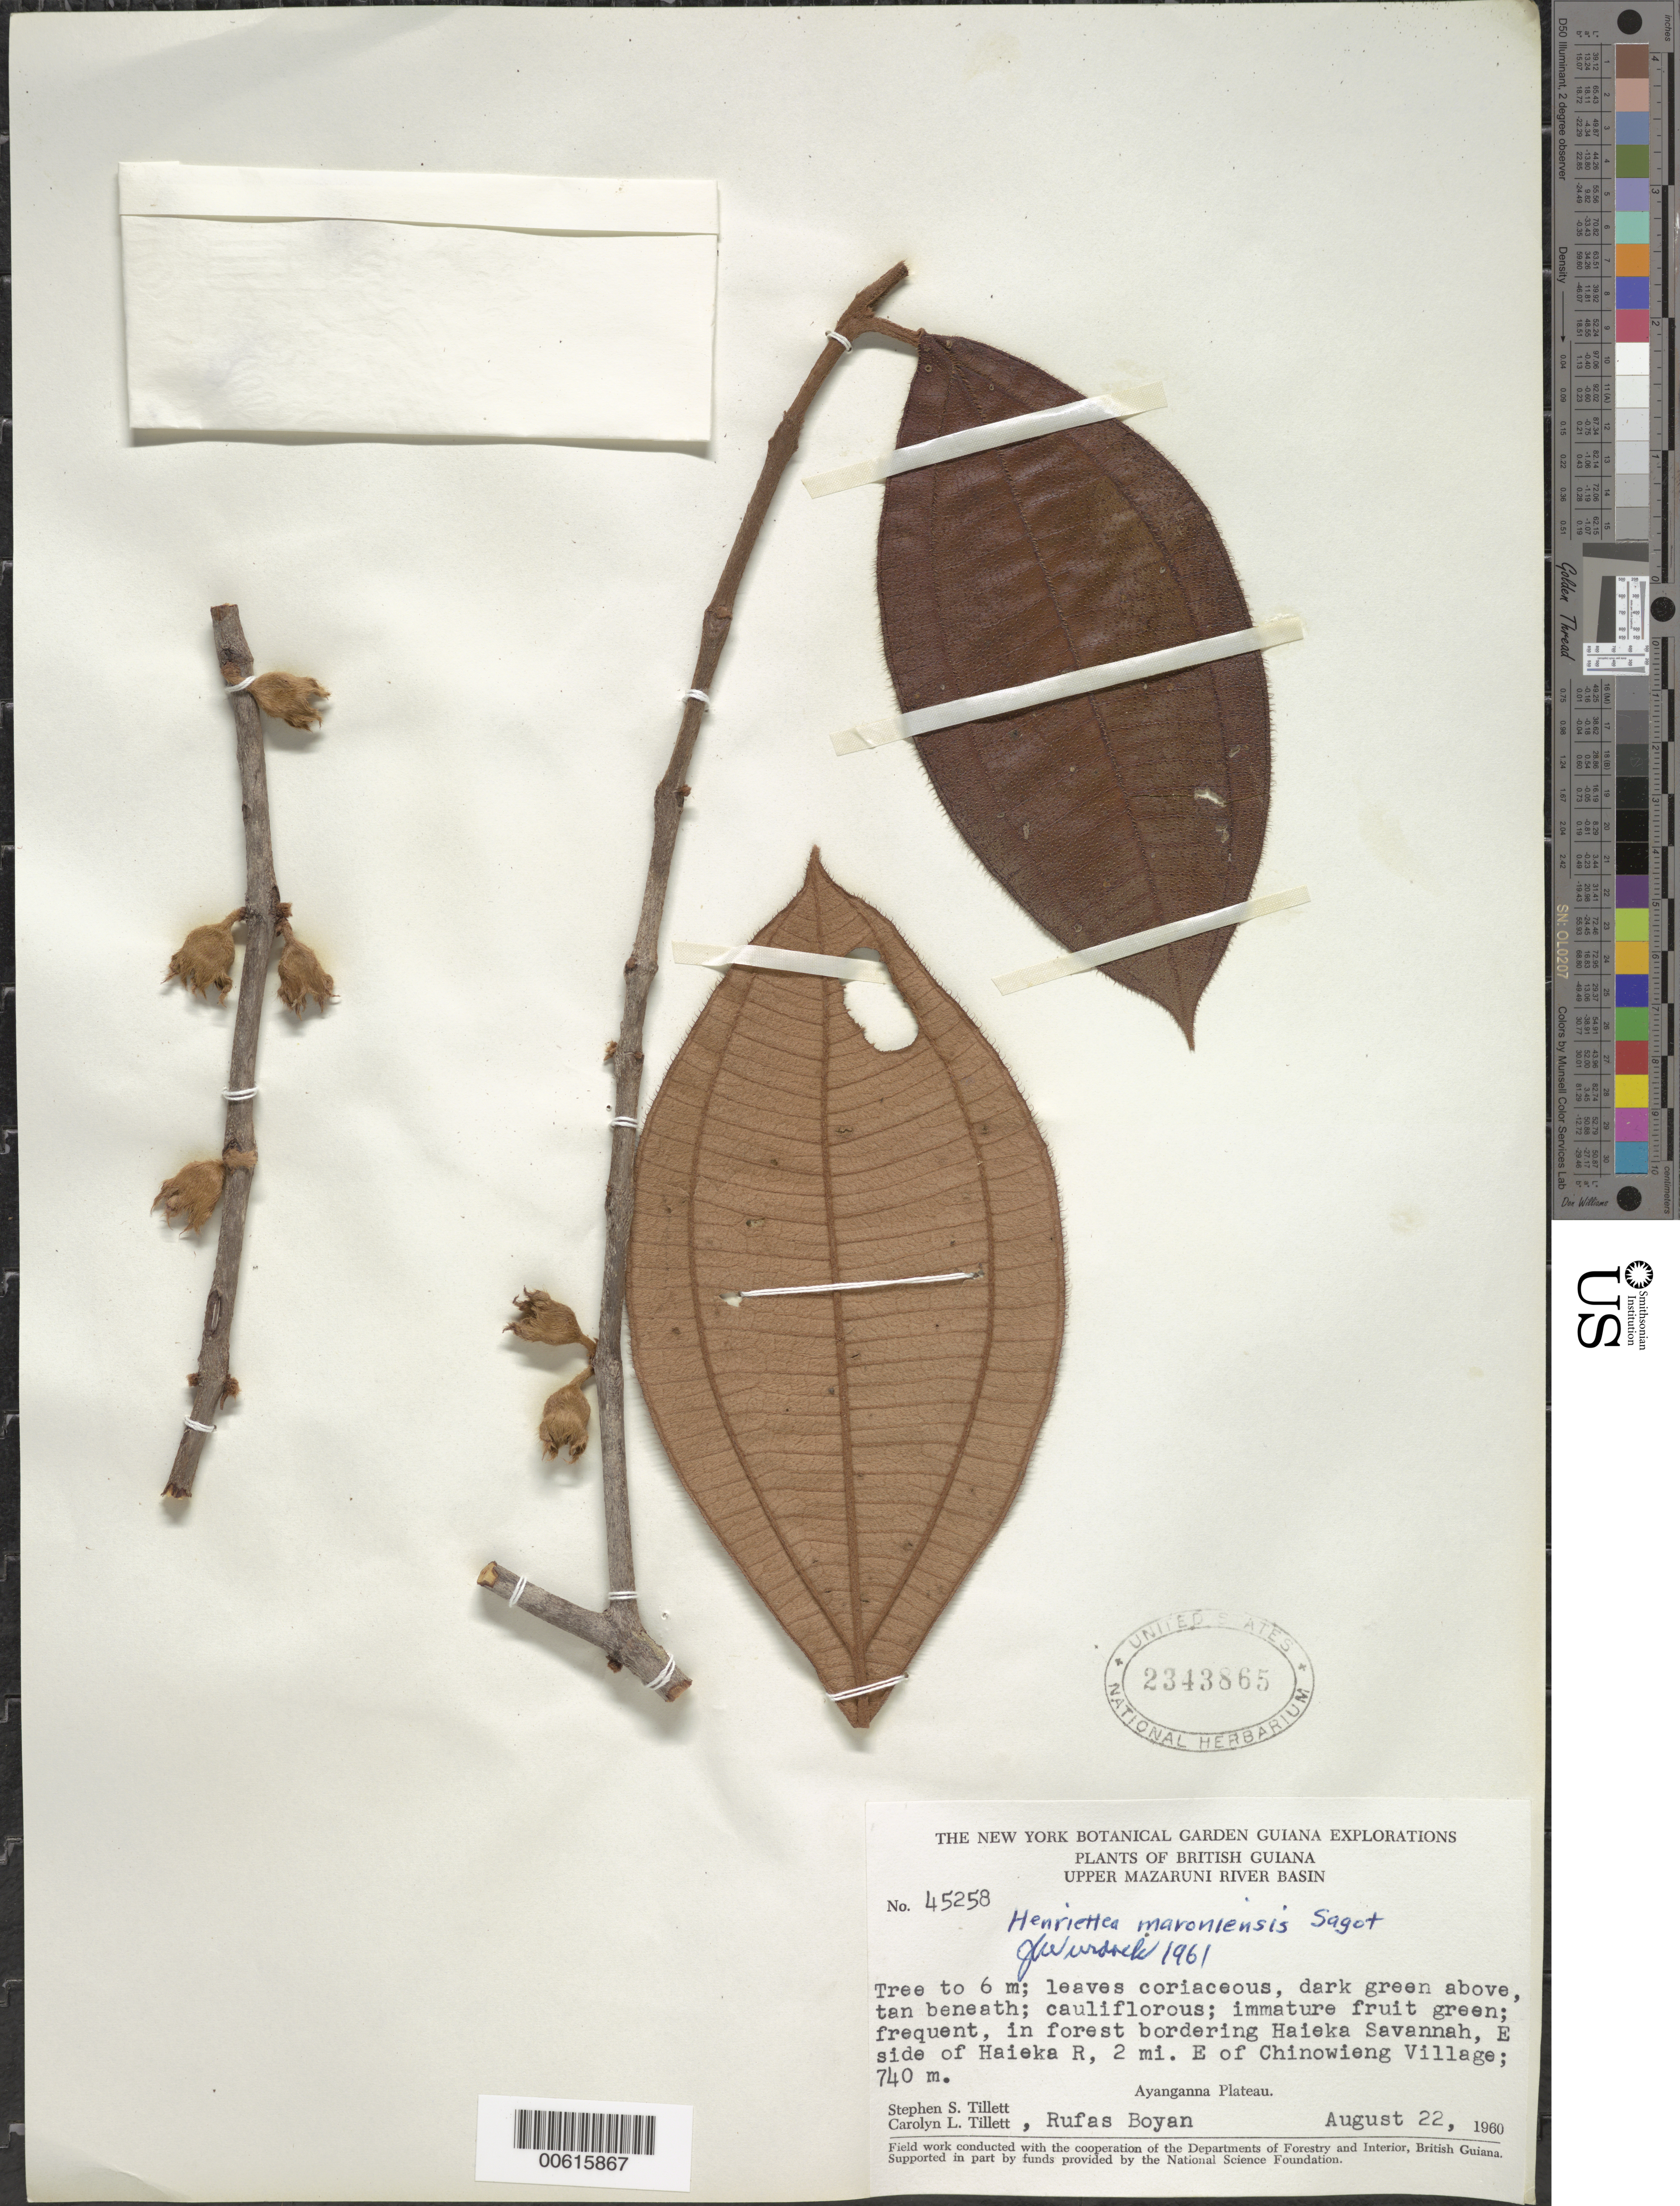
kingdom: Plantae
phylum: Tracheophyta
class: Magnoliopsida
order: Myrtales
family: Melastomataceae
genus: Henriettea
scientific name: Henriettea maroniensis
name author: Sagot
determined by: Wurdack, John J., (US), US (UNITED STATES)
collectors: S. S. Tillett, C. L. Tillett & R. Boyan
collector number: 45258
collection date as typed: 22-Aug-60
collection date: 1960-08-22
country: Guyana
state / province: Cuyuni-Mazaruni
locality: Haieka Savanna, E side of Haieka R., 2 mi. E of Chinowieng Village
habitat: Forest bordering savanna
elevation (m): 740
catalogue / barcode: US 2343865